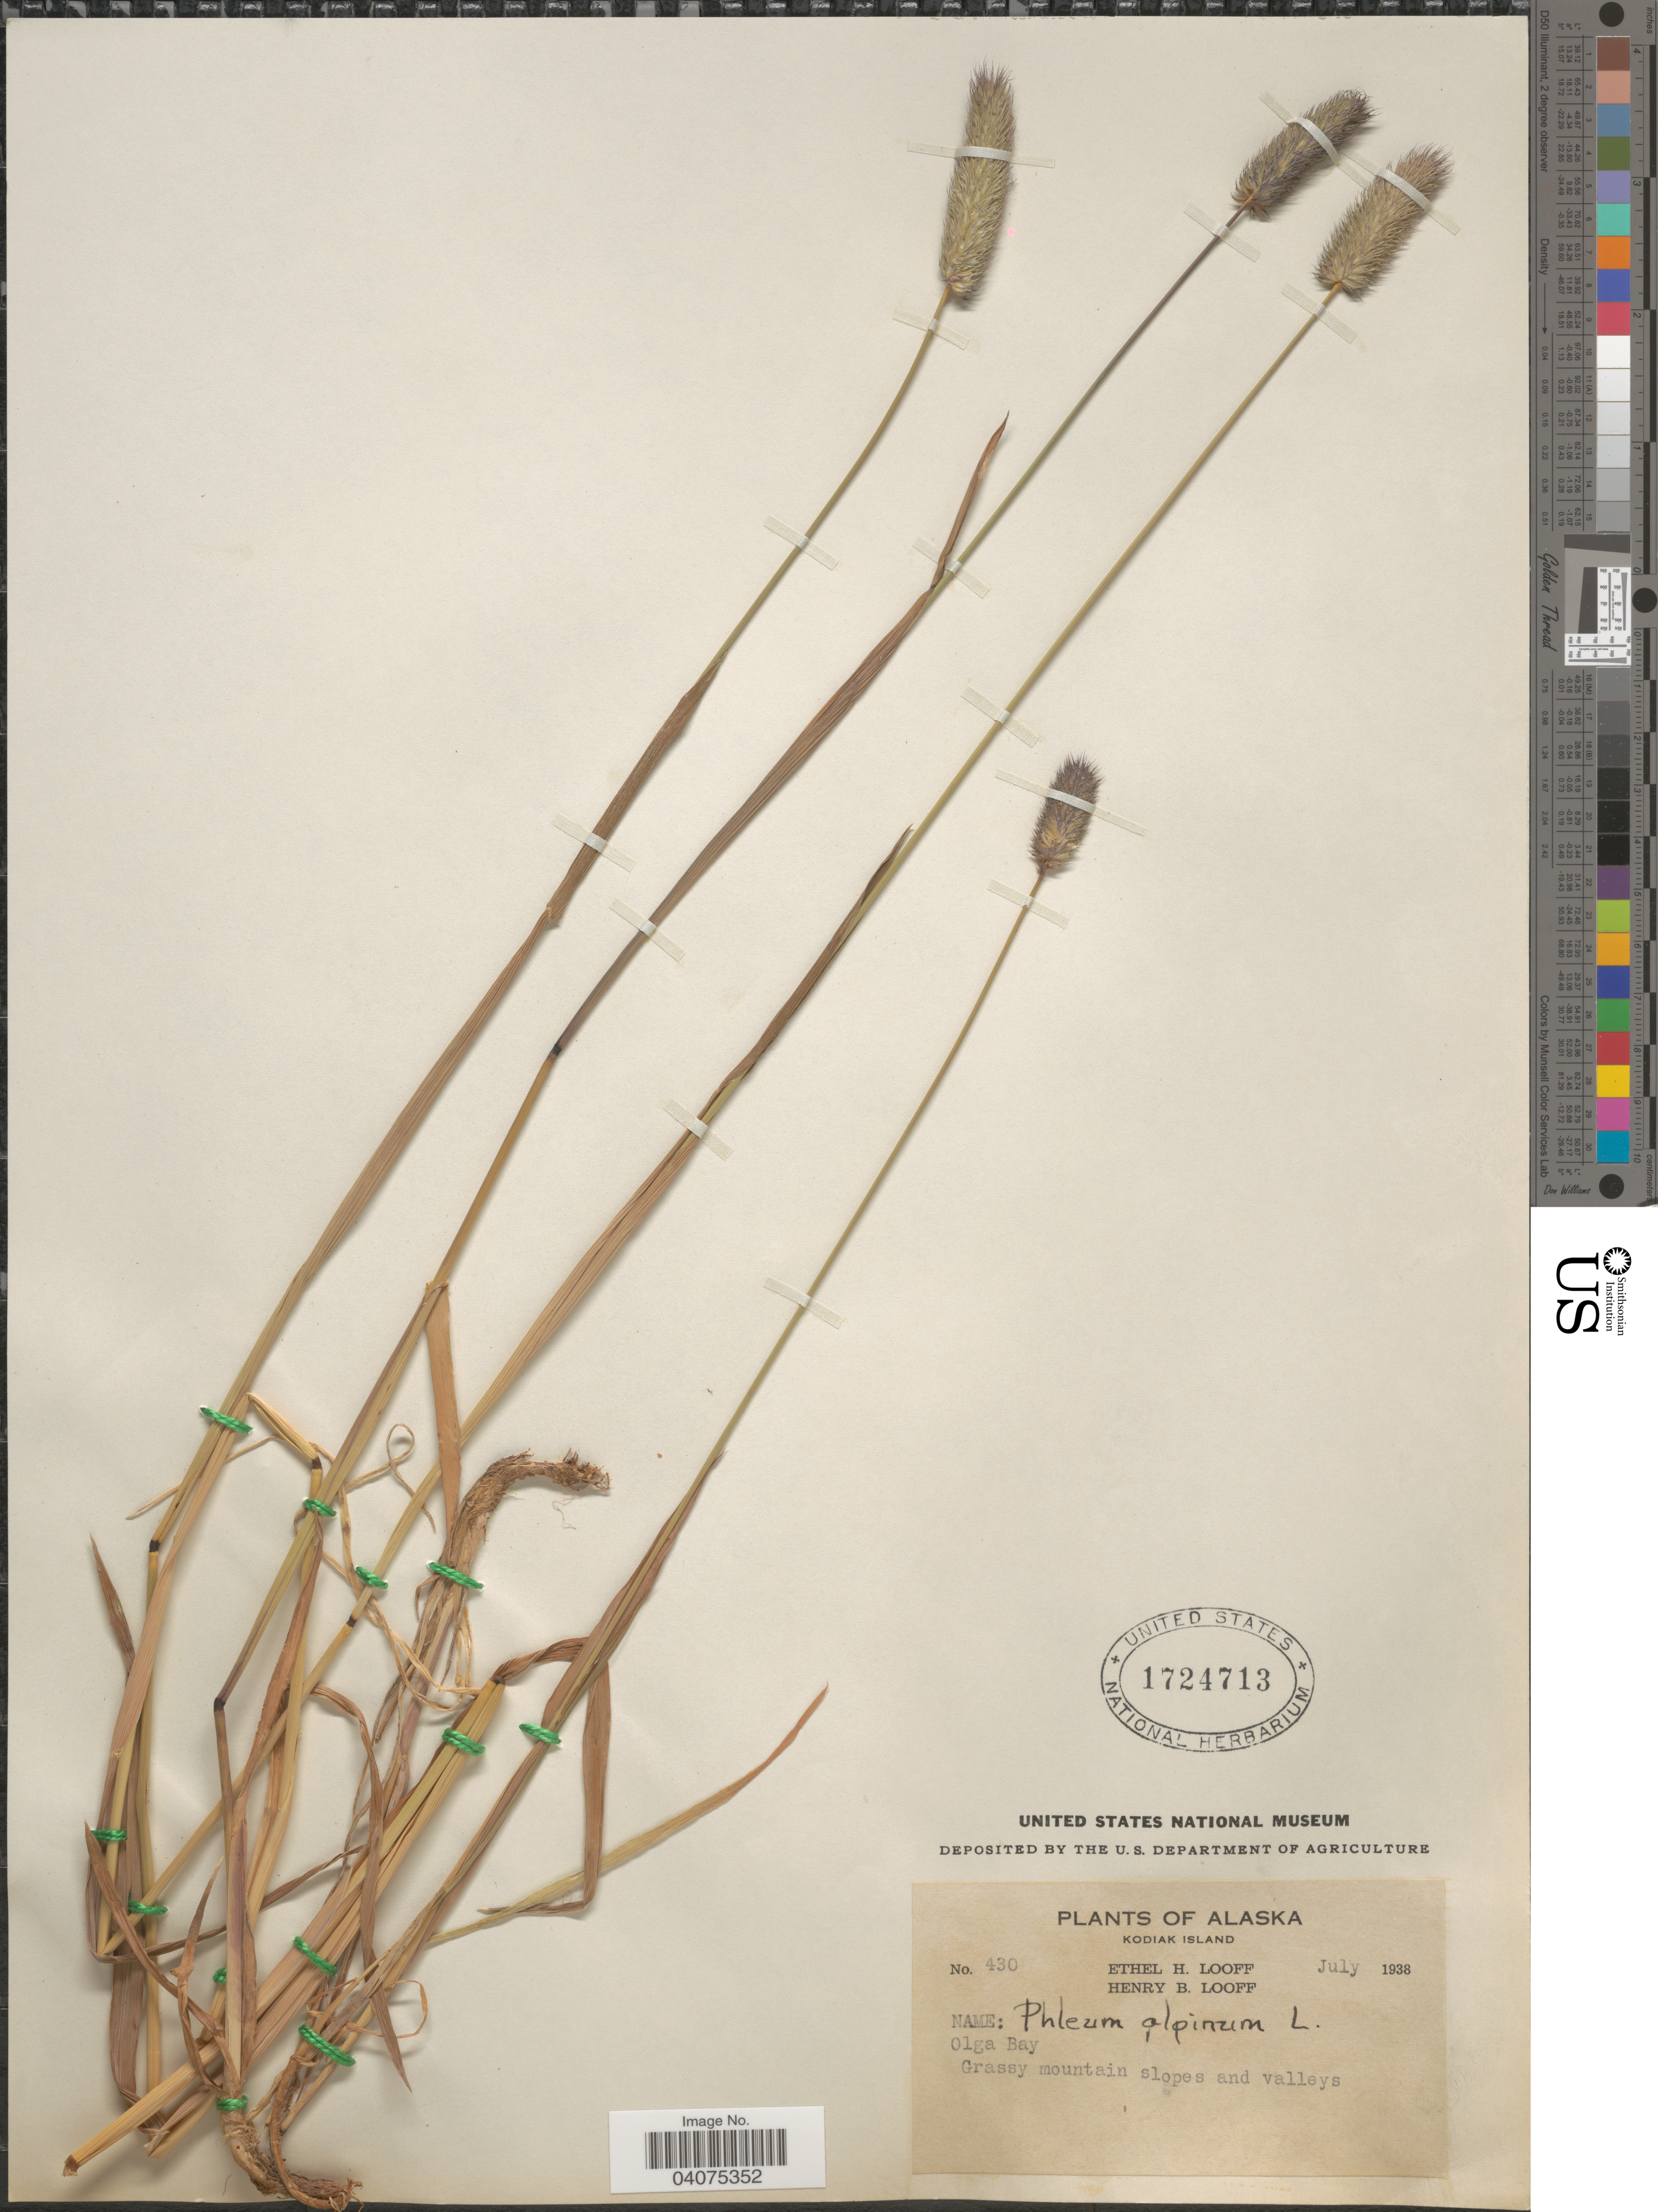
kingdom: Plantae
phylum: Tracheophyta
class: Liliopsida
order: Poales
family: Poaceae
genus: Phleum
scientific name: Phleum alpinum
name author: L.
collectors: E. Looff & H. Looff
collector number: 430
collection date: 1938-07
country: United States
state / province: Alaska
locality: Kodiak Island. Olga Bay.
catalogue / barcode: US 1724713